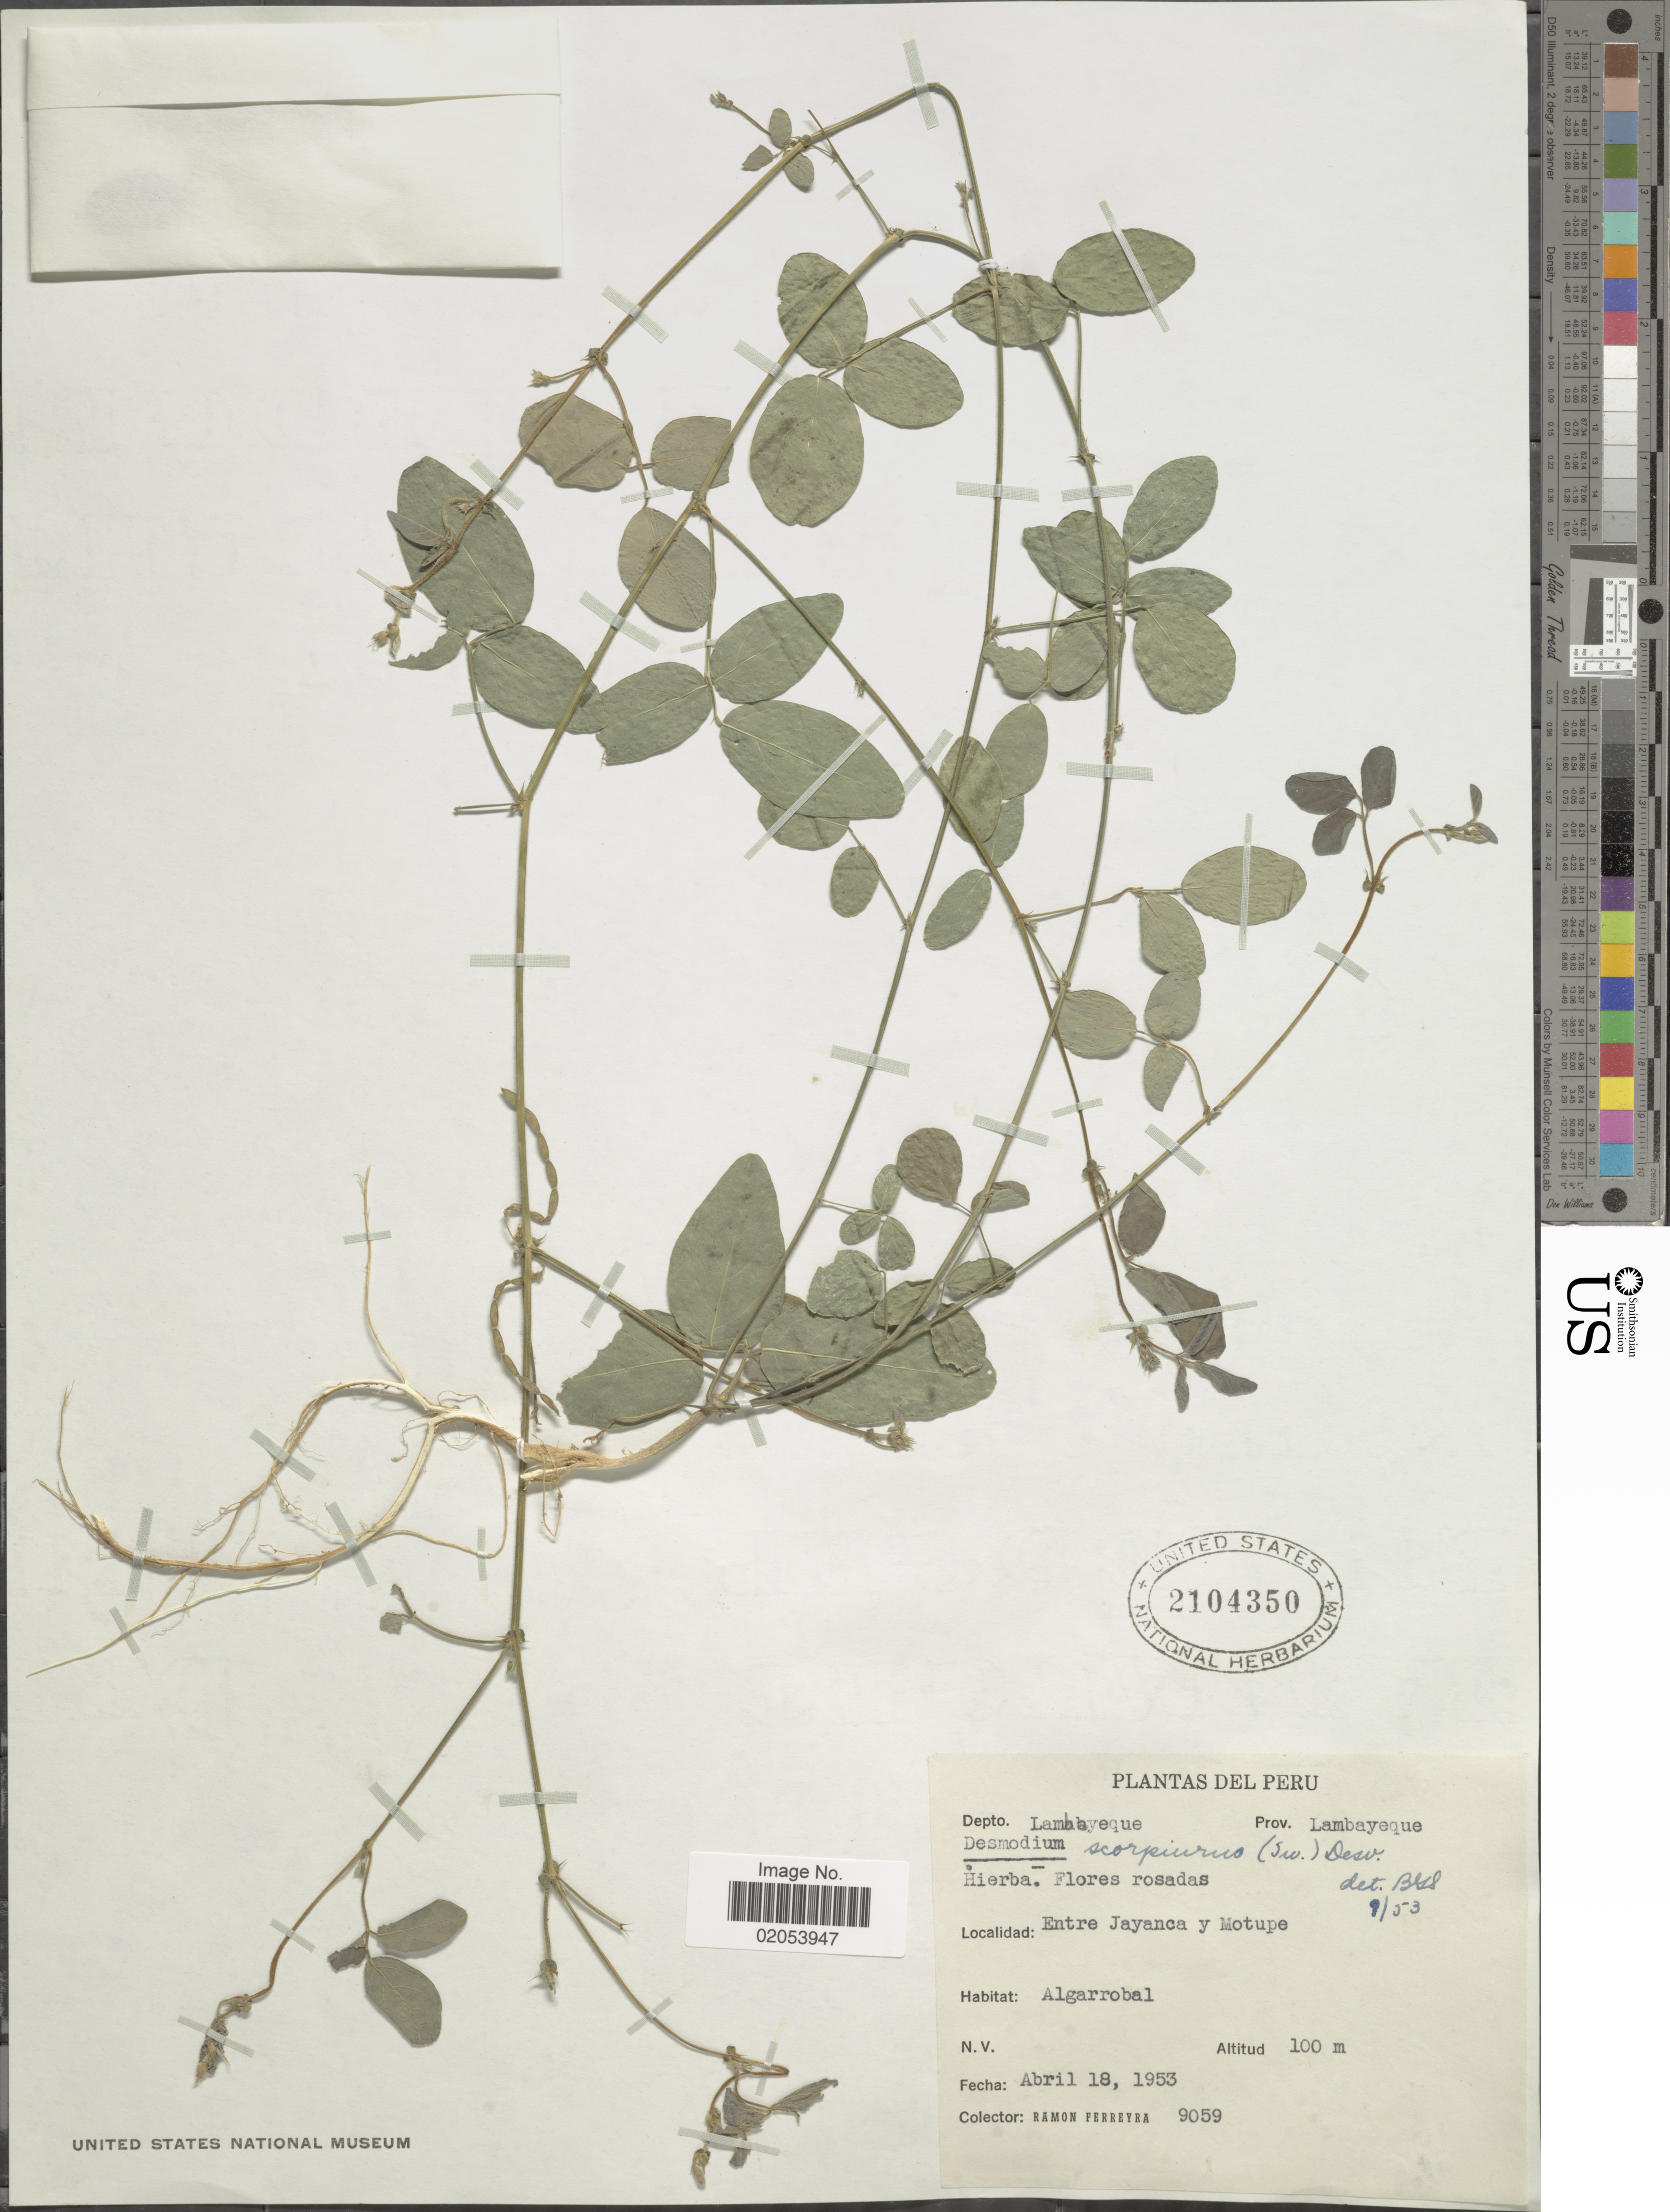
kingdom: Plantae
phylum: Tracheophyta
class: Magnoliopsida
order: Fabales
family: Fabaceae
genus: Desmodium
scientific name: Desmodium scorpiurus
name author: (Sw.) Desv. ex DC.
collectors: R. A. Ferreyra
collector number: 9059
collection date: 1953-04-18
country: Peru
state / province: Lambayeque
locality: Prov. Lambayeque. Entre Jayanca y Motupe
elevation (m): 100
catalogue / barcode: US 2104350